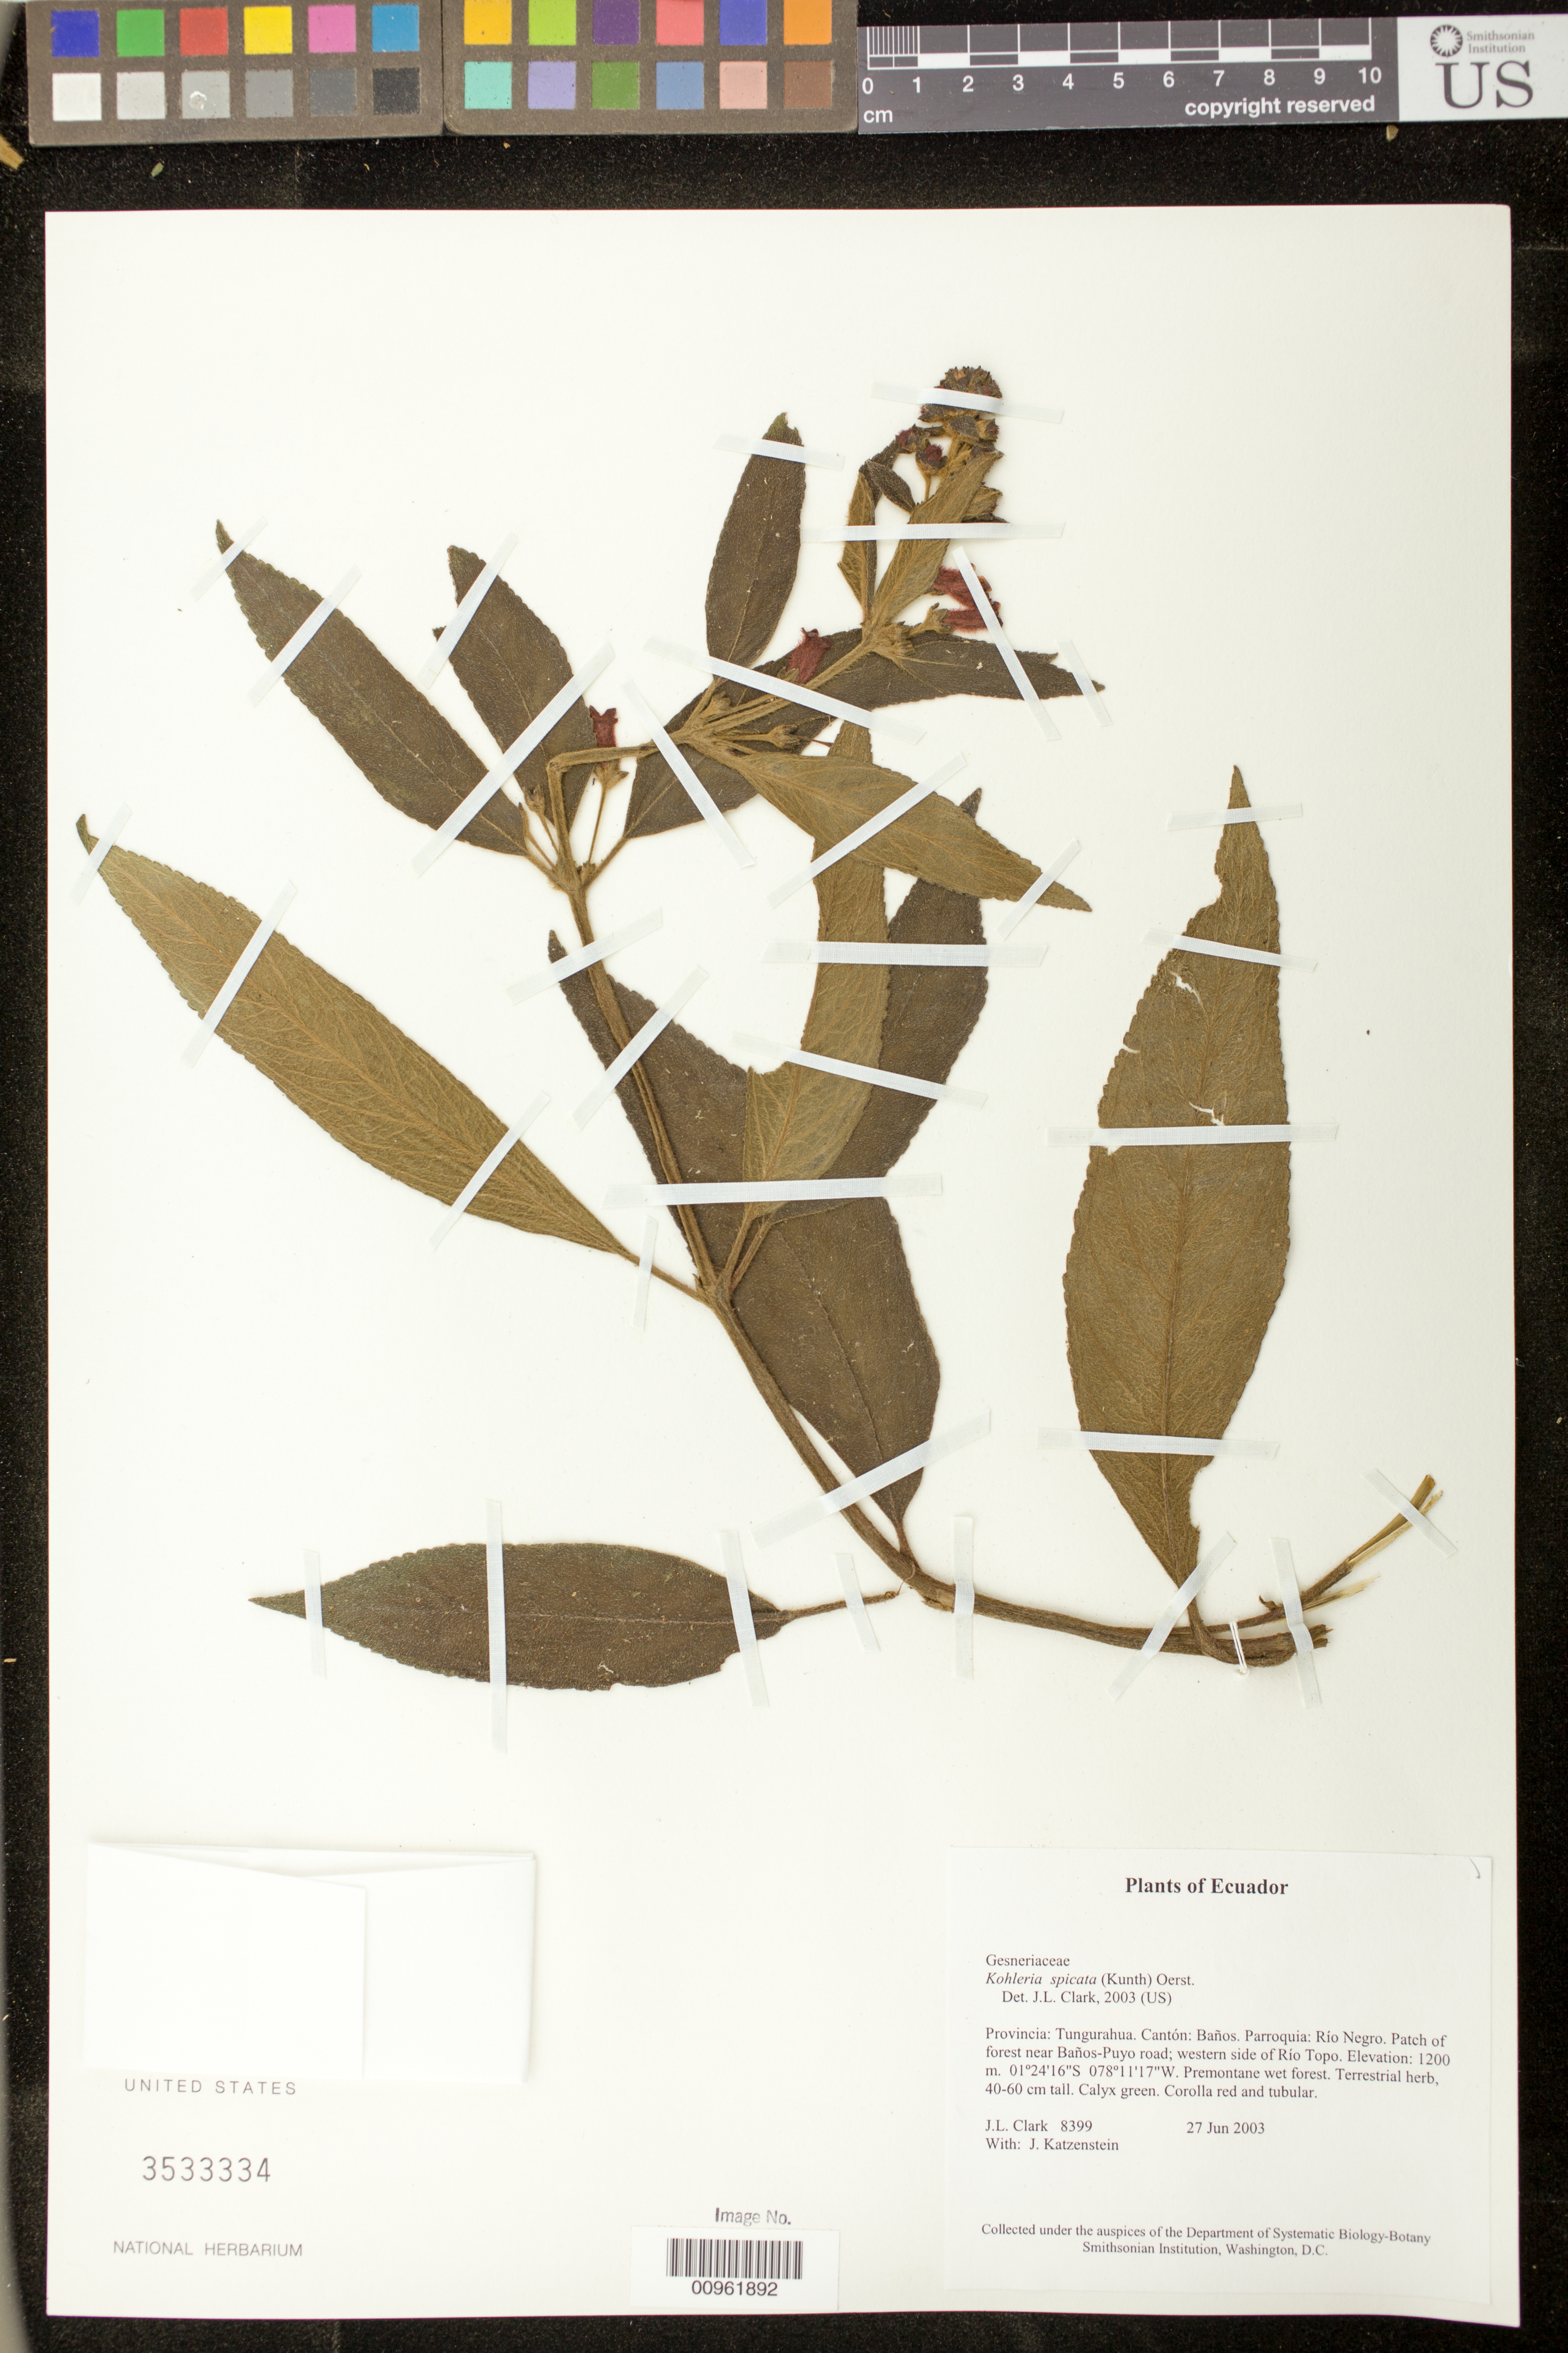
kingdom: Plantae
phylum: Tracheophyta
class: Magnoliopsida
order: Lamiales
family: Gesneriaceae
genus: Kohleria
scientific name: Kohleria spicata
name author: (Kunth) Oerst.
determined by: Clark, J. L., (SEL), The Marie Selby Botanical Garden (UNITED STATES)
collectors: J. L. Clark & J. Katzenstein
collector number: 8399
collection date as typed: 27 Jun 2003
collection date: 2003-06-27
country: Ecuador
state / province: Tungurahua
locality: Baños. Parroquia: Río Negro. Patch of forest near Baños-Puyo road; western side of Río Topo.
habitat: Premontane wet forest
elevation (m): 1200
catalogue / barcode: US 3533334